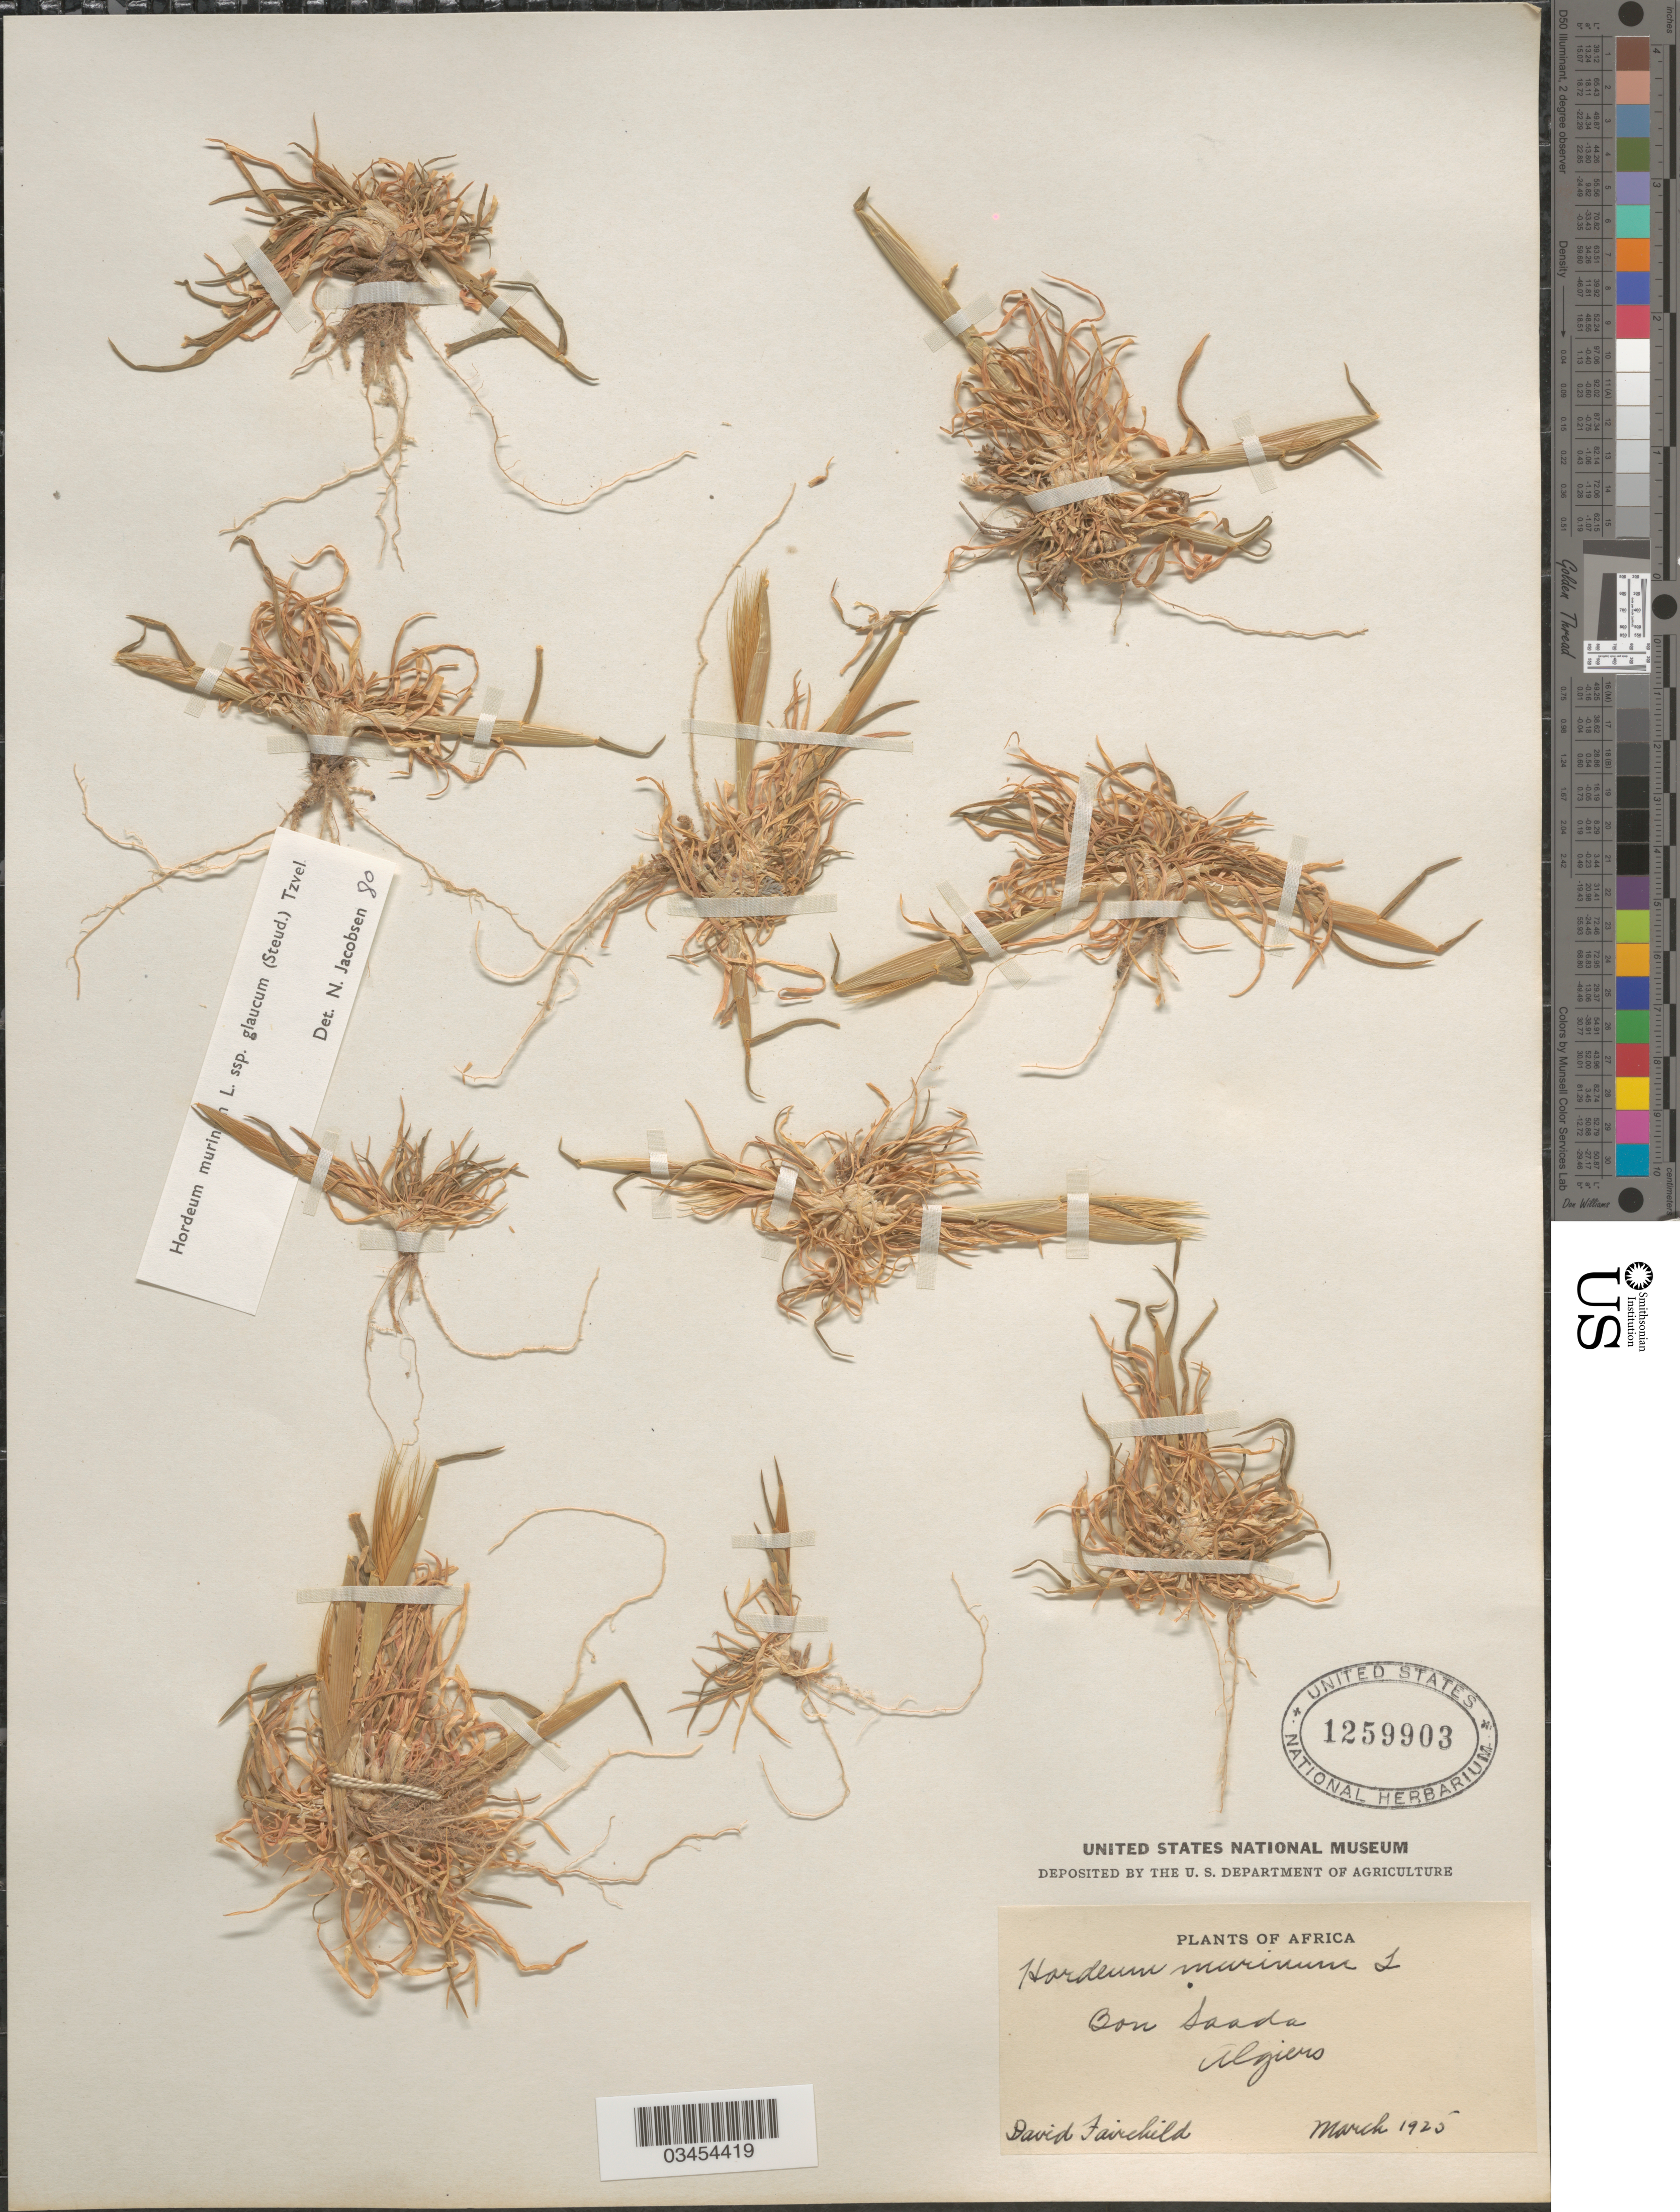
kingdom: Plantae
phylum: Tracheophyta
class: Liliopsida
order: Poales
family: Poaceae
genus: Hordeum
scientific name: Hordeum murinum subsp. glaucum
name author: (Steud.) Tzvelev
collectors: D. Fairchild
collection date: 1925-03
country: Algeria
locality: Bon Saada. Algiers.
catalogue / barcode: US 1259903